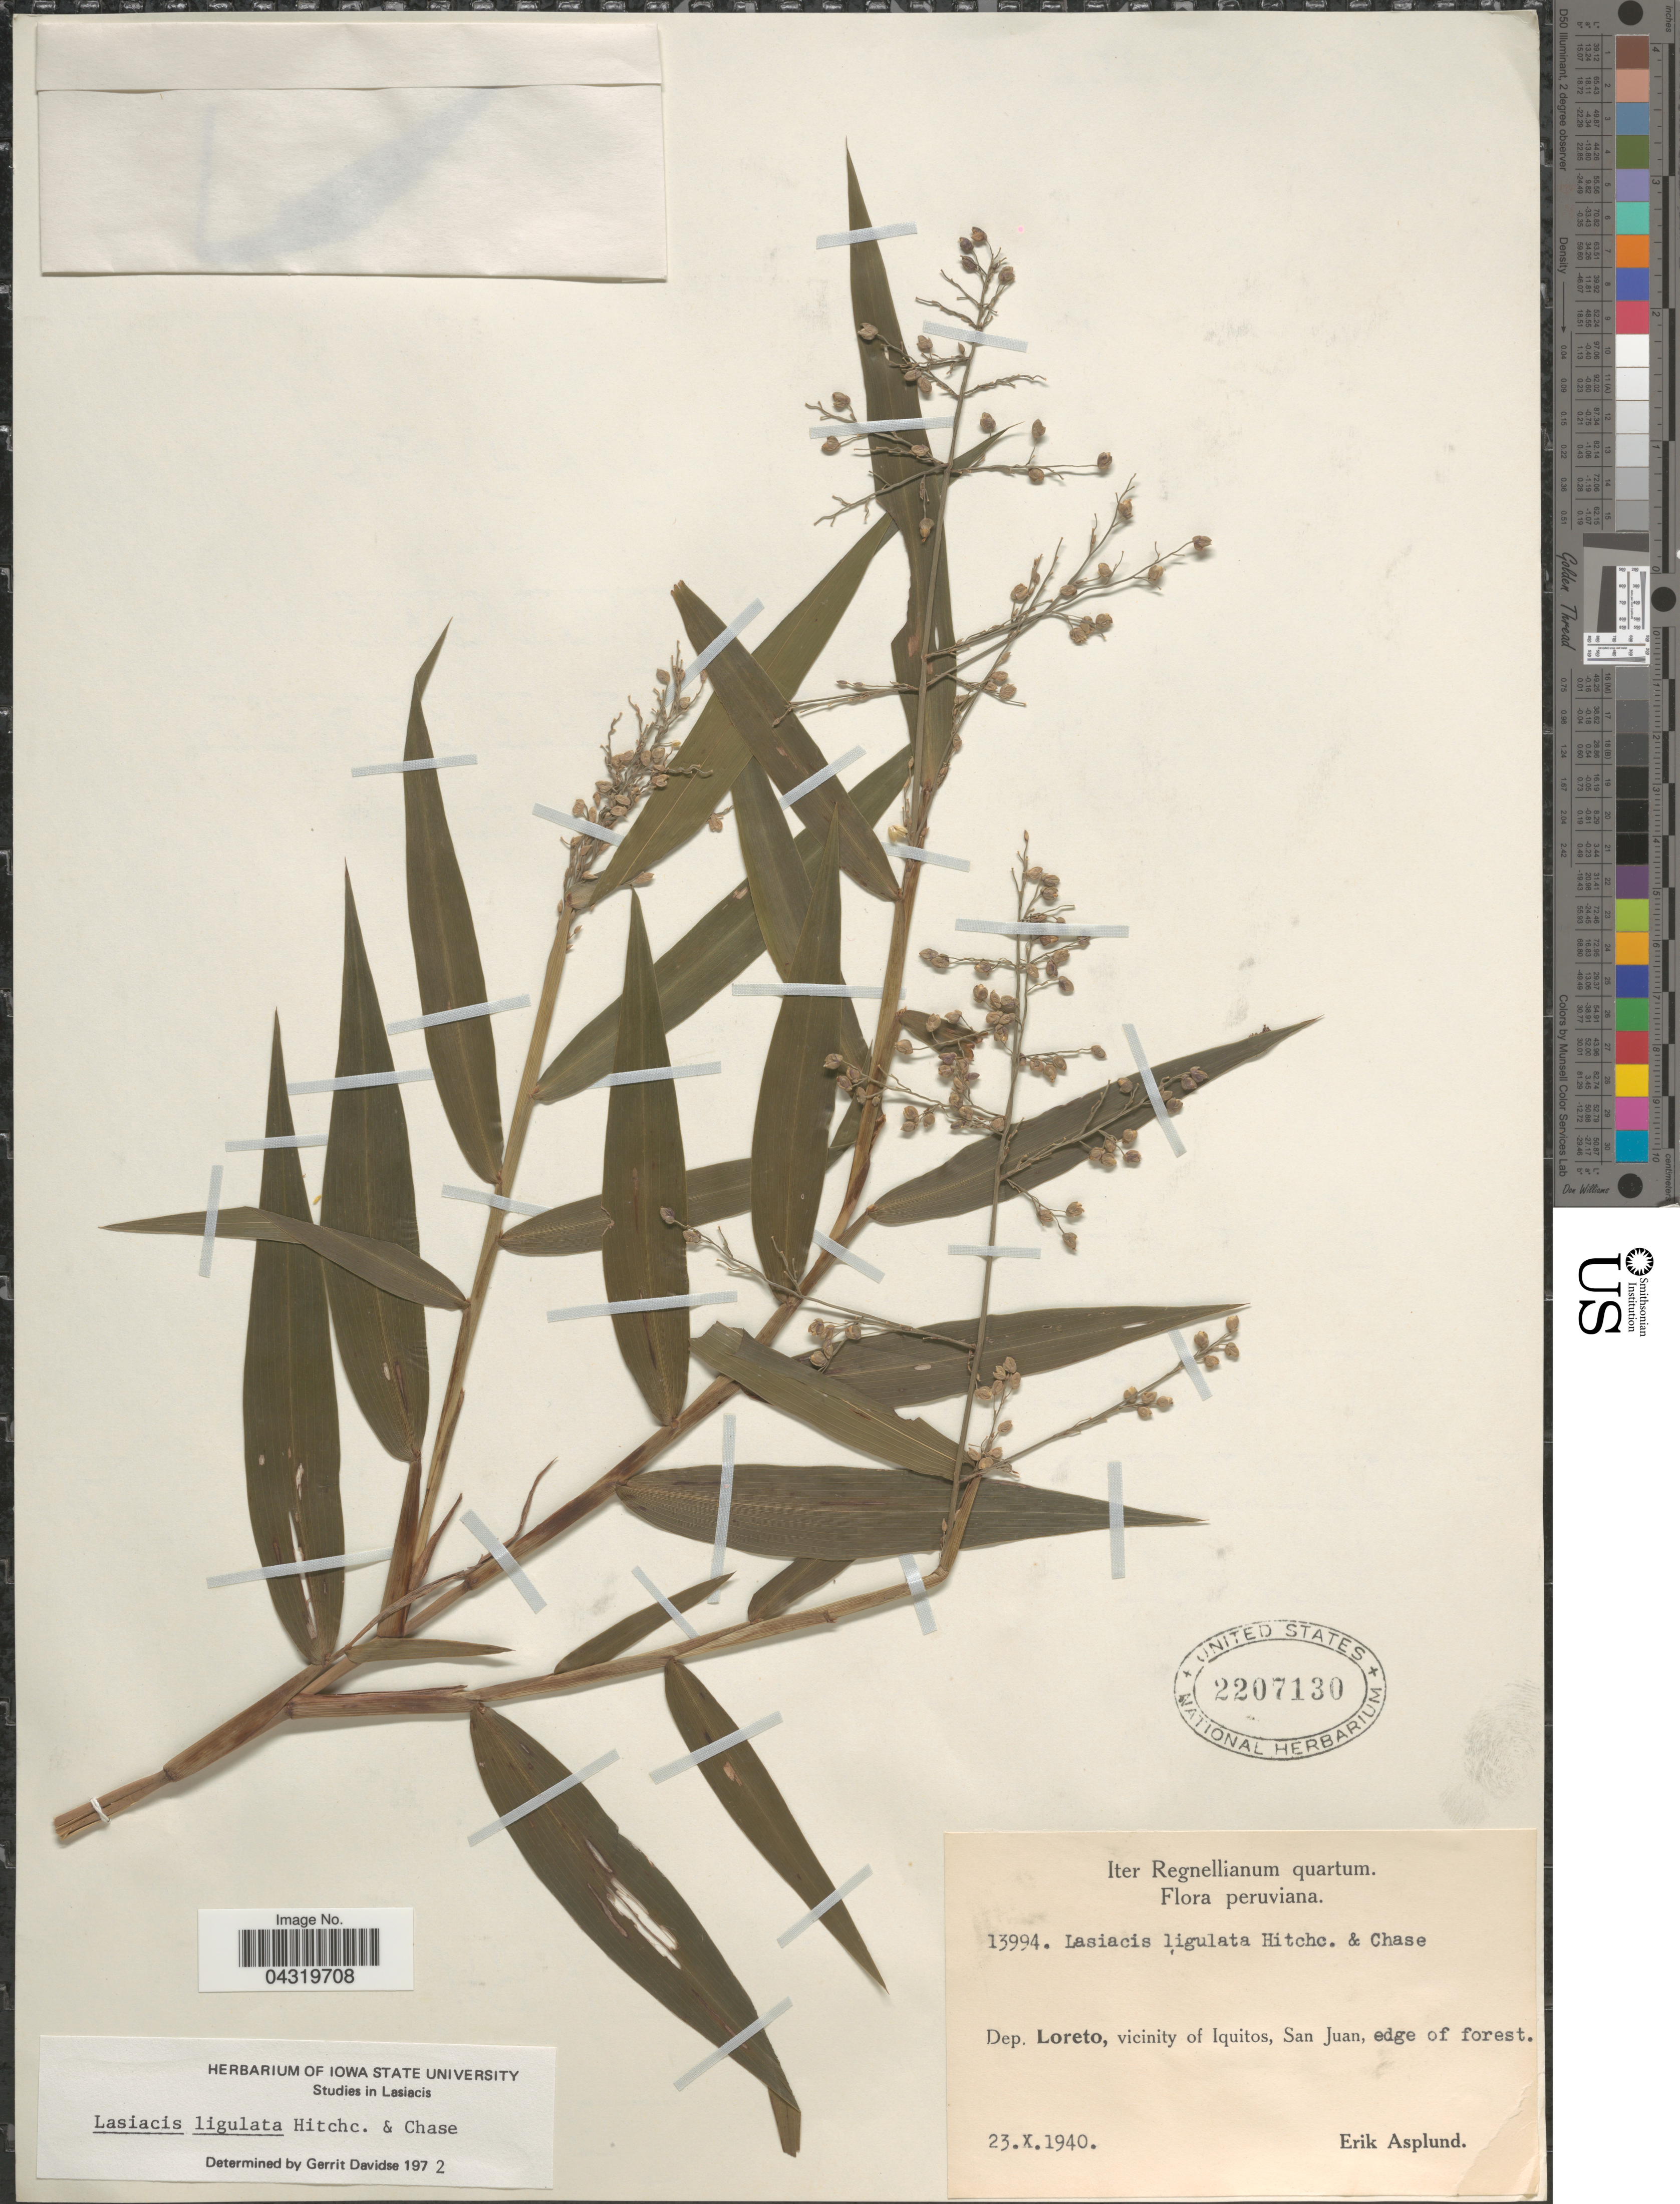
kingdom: Plantae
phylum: Tracheophyta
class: Liliopsida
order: Poales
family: Poaceae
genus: Lasiacis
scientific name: Lasiacis ligulata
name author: Hitchc. & Chase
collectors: E. Asplund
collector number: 13994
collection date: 1940-10-23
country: Peru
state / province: Loreto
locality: Iter Regnellianum quartum. Dep. Loreto, vicinity of Iquitos, San Juan.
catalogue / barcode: US 2207130